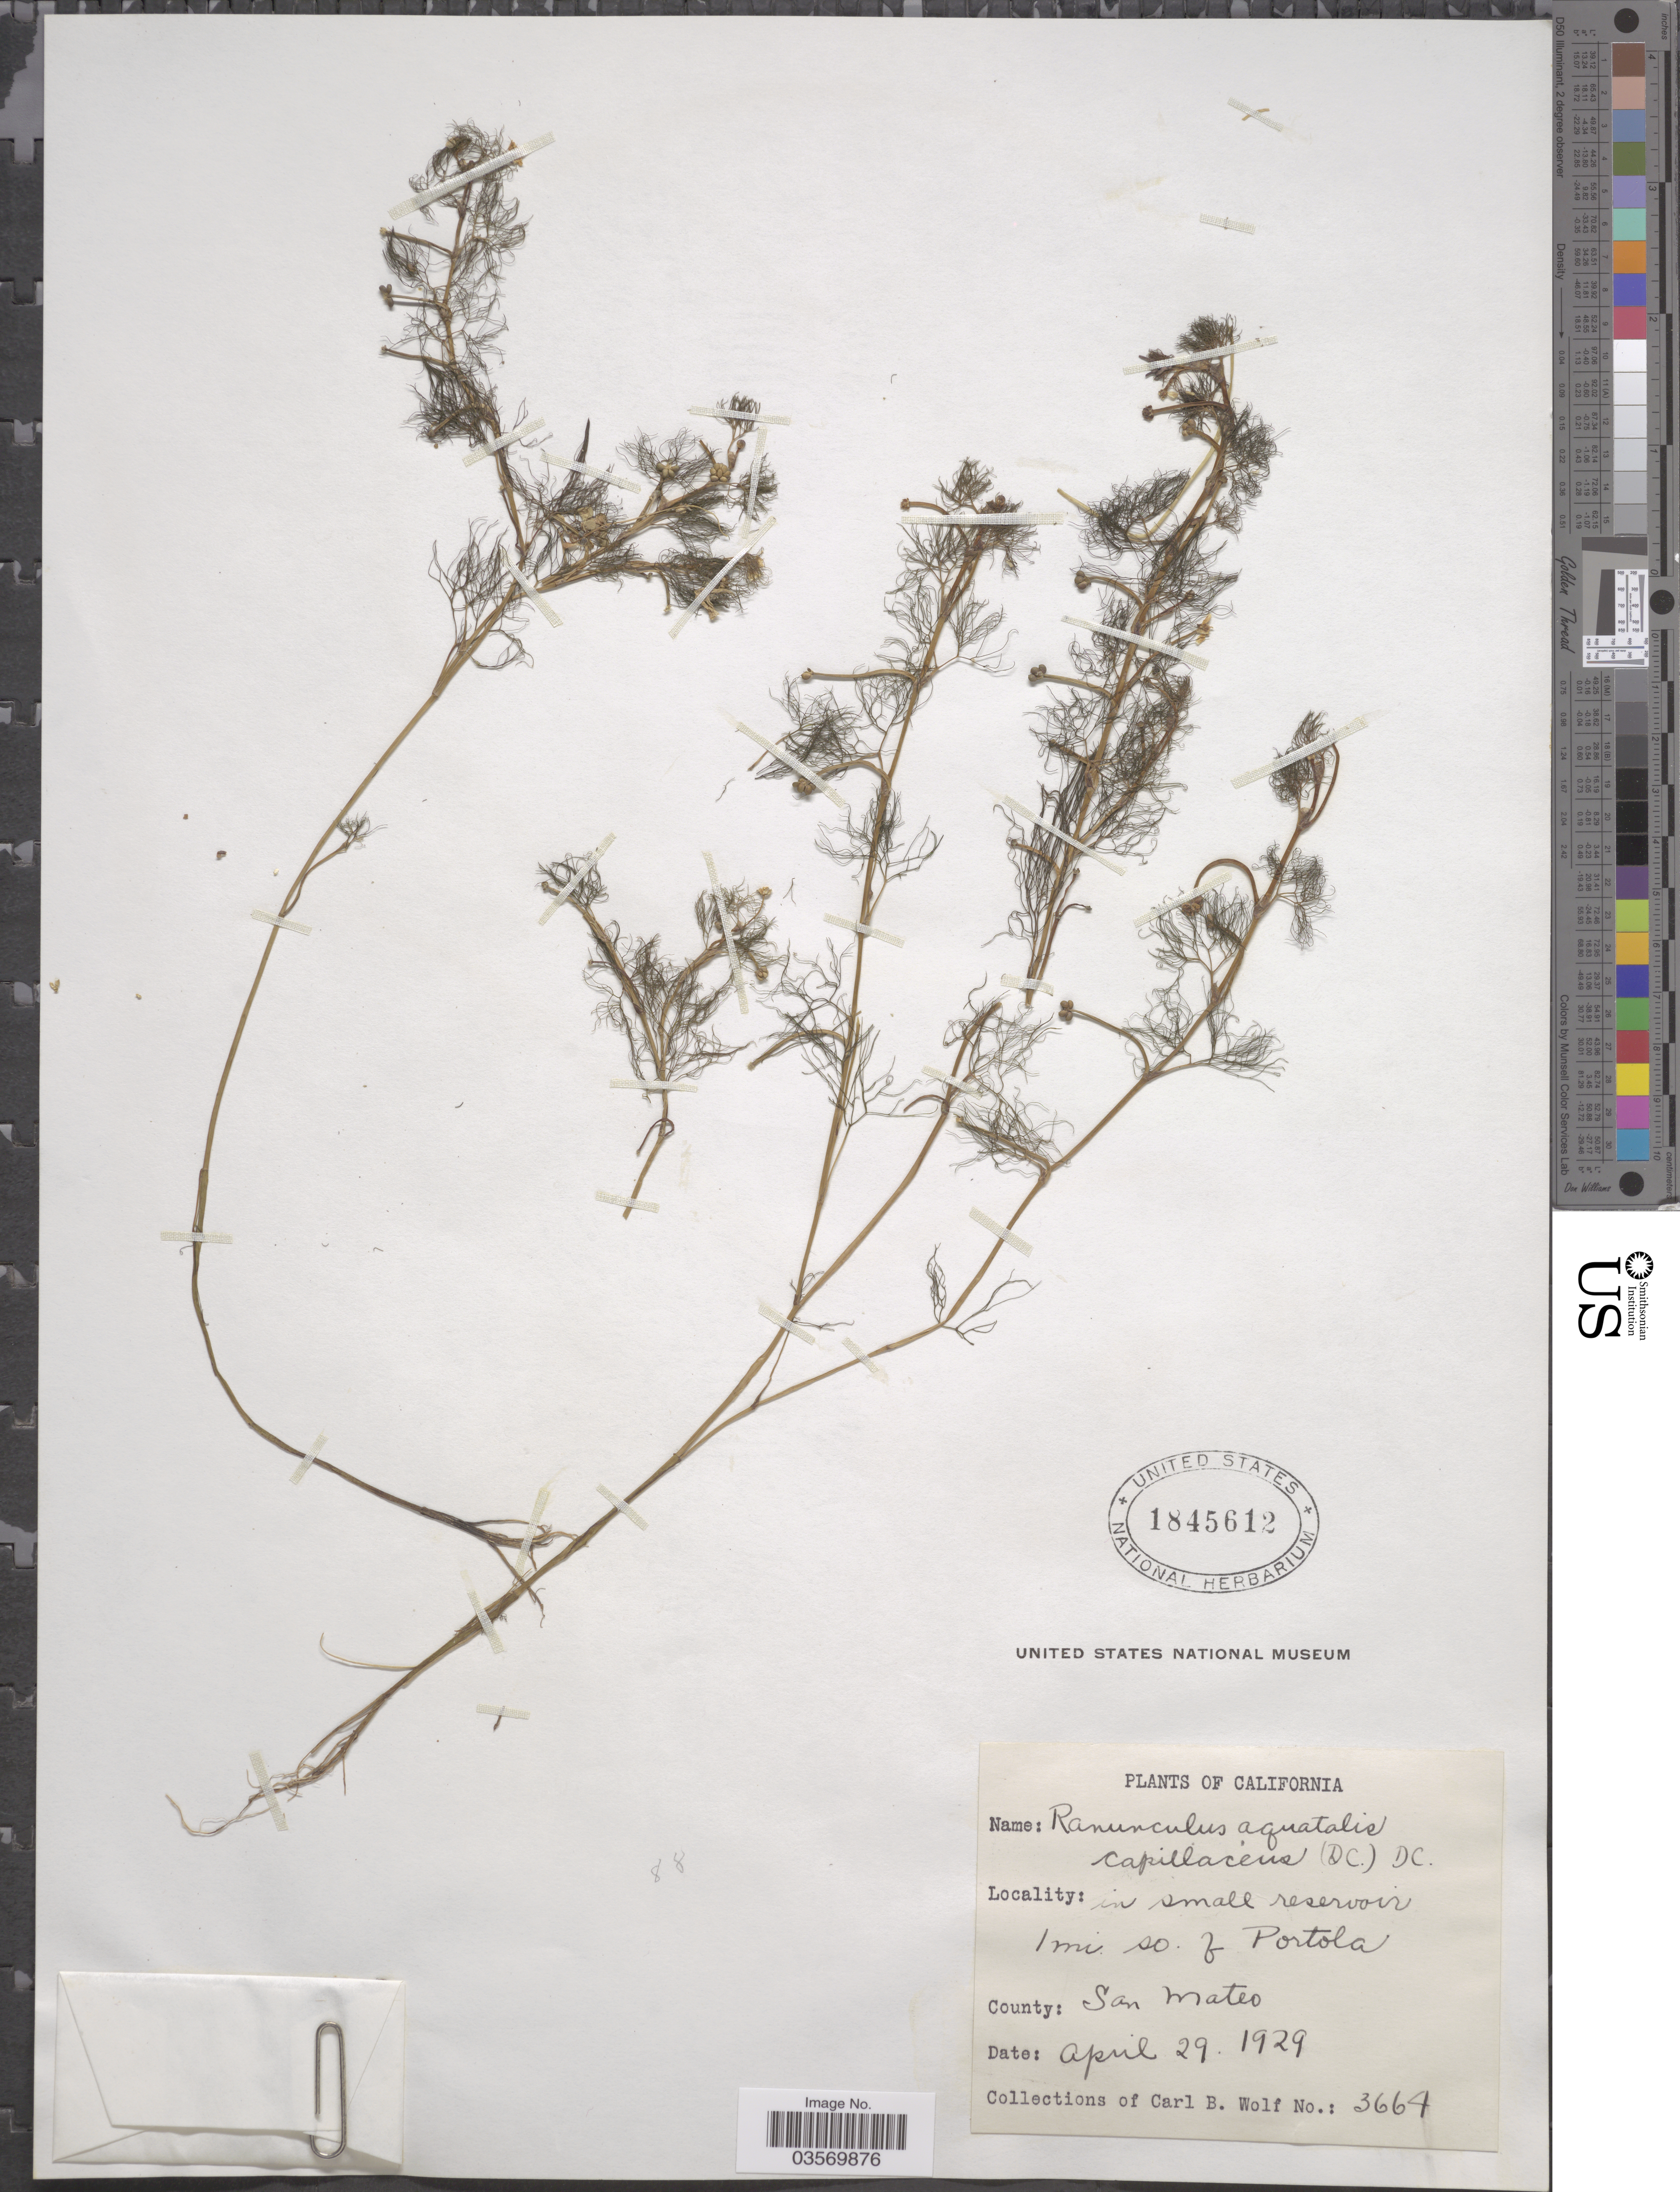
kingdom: Plantae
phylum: Tracheophyta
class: Magnoliopsida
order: Ranunculales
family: Ranunculaceae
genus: Ranunculus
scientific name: Ranunculus trichophyllus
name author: Chaix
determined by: Strong, Mark T., (BOT), Smithsonian Institution - National Museum of Natural History (UNITED STATES)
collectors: C. B. Wolf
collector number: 3664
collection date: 1929-04-29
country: United States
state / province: California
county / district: San Mateo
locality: In small reservoir 1 mi. so. of Portola. County: San Mateo.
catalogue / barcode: US 1845612